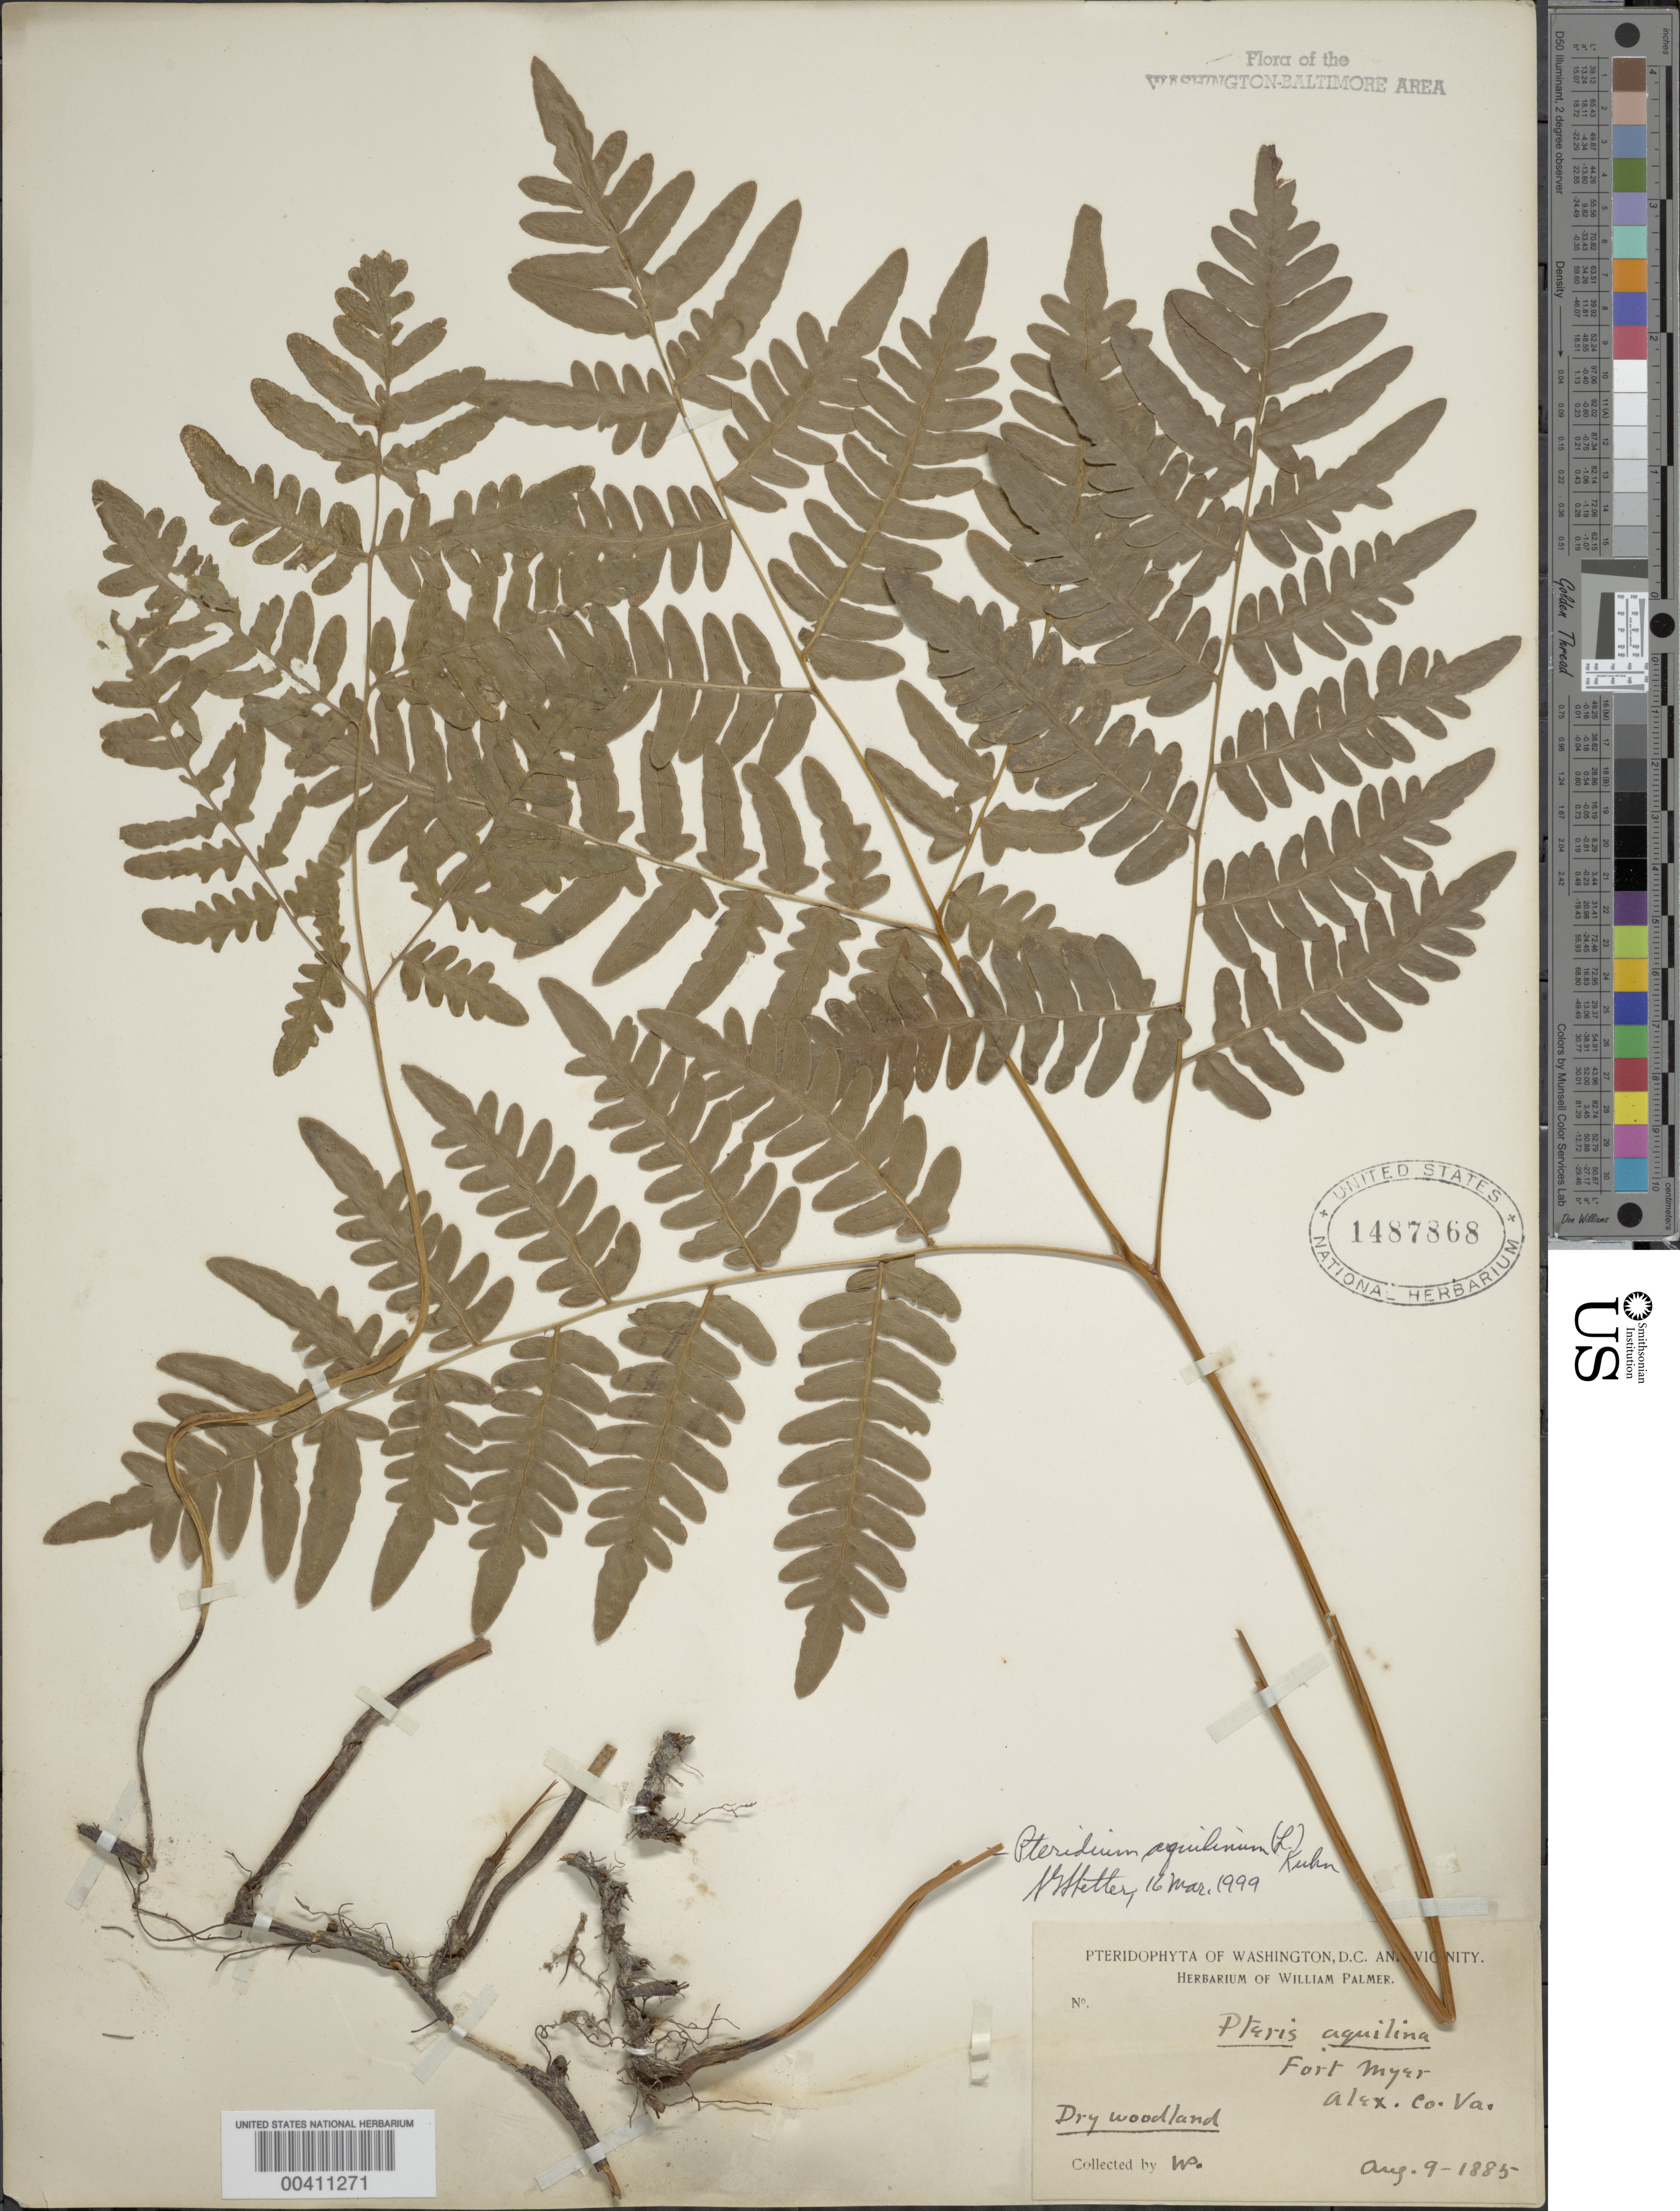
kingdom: Plantae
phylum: Tracheophyta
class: Polypodiopsida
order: Polypodiales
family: Dennstaedtiaceae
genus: Pteridium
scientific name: Pteridium aquilinum var. latiusculum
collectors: W. Palmer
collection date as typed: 09 Aug 1885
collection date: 1885-08-09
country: United States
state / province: Virginia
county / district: Arlington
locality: Fort Myers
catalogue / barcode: US 1487868